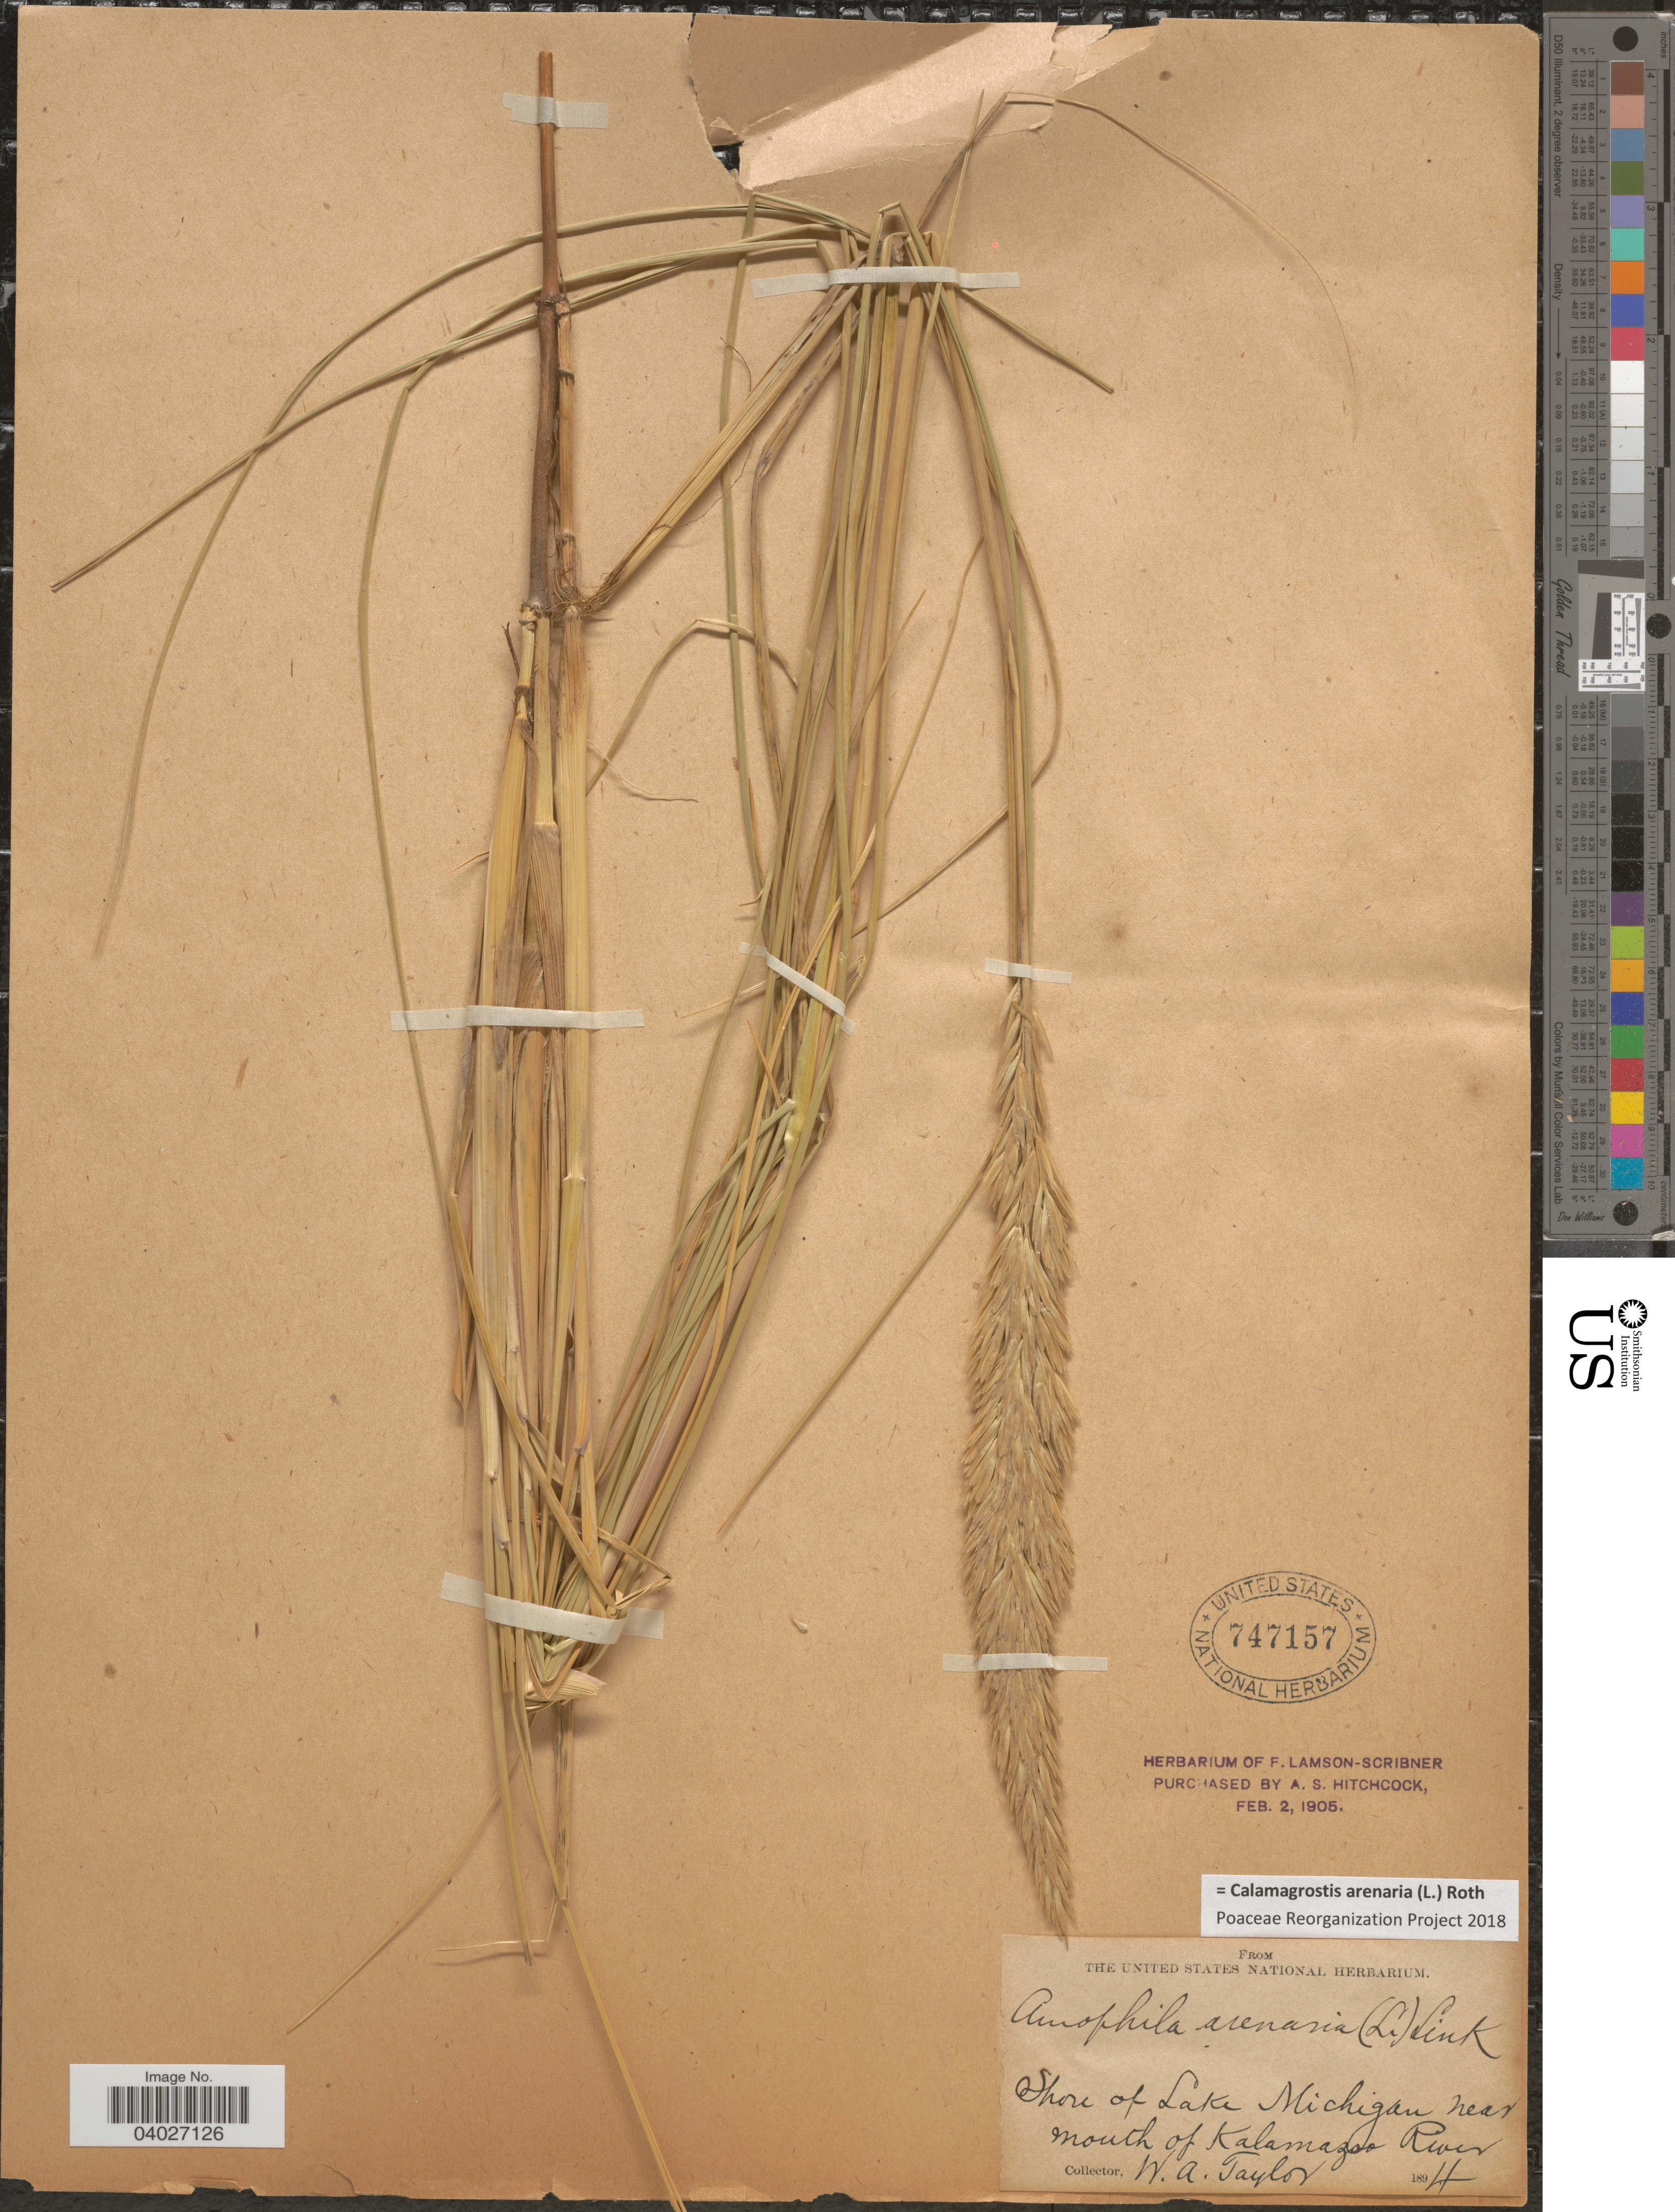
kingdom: Plantae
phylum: Tracheophyta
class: Liliopsida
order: Poales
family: Poaceae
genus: Calamagrostis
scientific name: Calamagrostis arenaria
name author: (L.) Roth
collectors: W. A. Taylor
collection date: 1894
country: United States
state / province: Michigan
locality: Shore of Lake Michigan near mouth of Kalamazoo River.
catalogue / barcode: US 747157